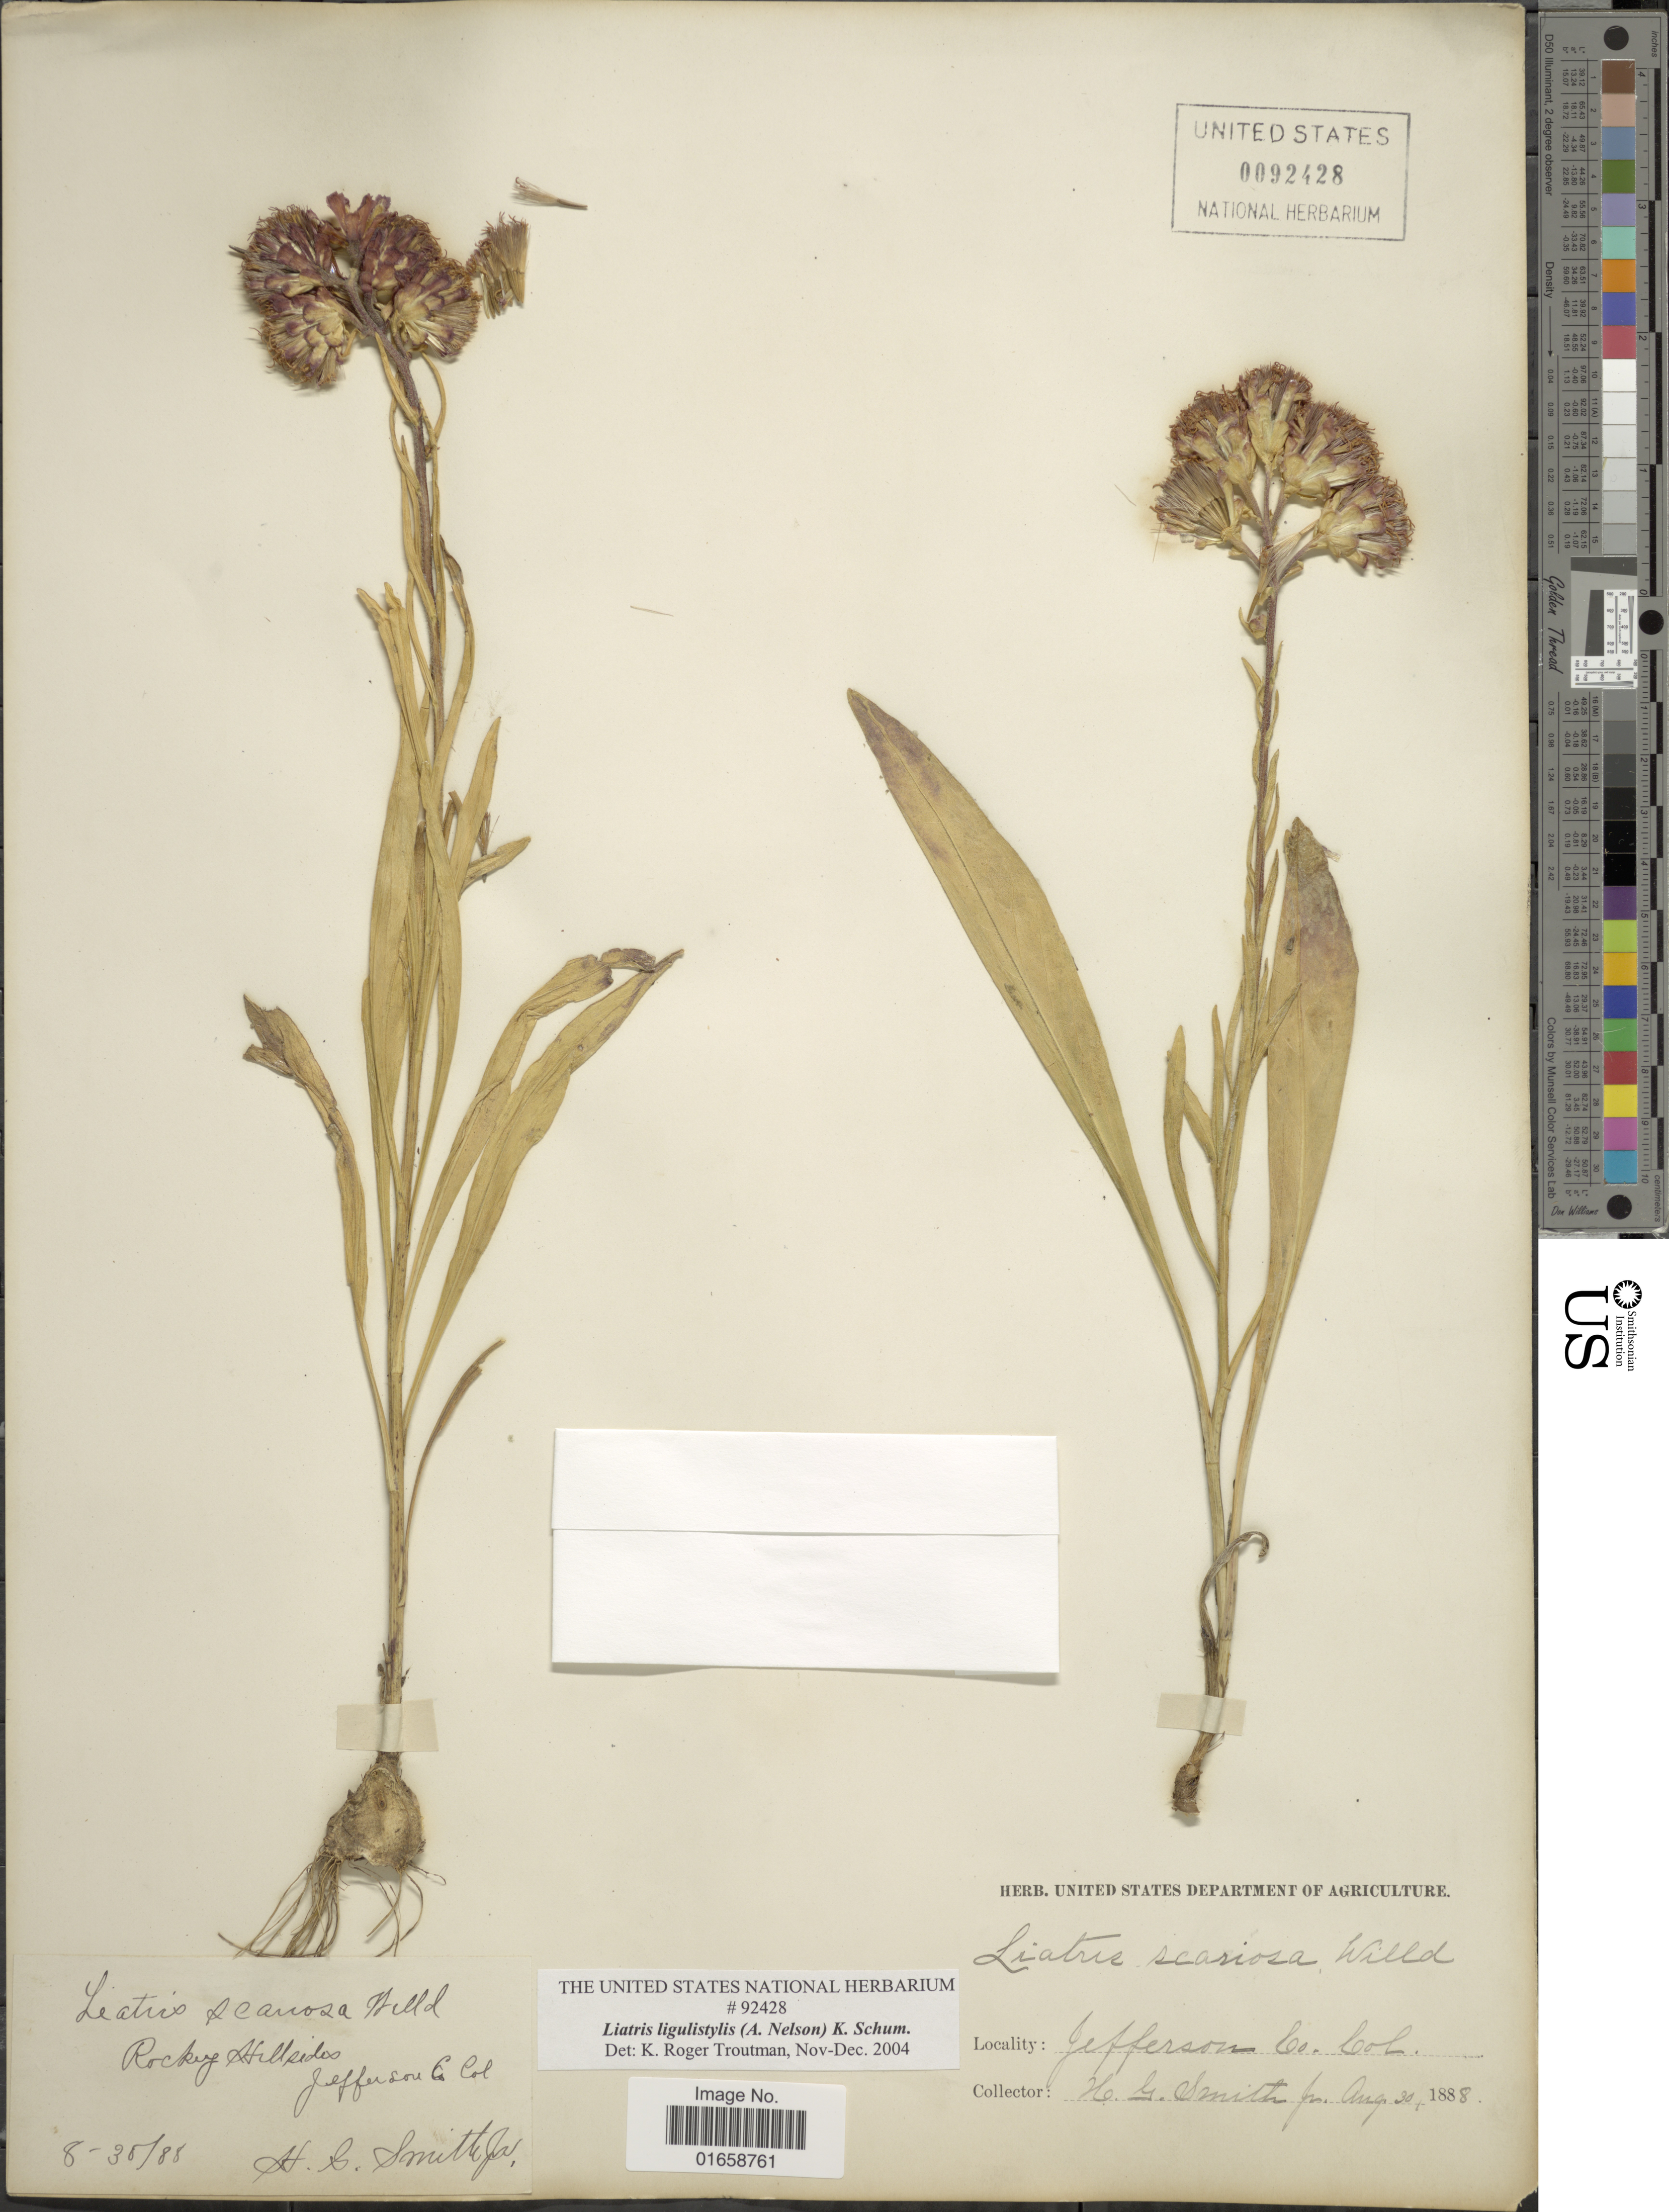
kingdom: Plantae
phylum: Tracheophyta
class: Magnoliopsida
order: Asterales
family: Asteraceae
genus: Liatris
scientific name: Liatris ligulistylis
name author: (A. Nelson) K. Schum.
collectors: H. G. Smith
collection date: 1888-08-30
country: United States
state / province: Colorado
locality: Jefferson Co., Col., Rocky hillsides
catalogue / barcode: US 92428